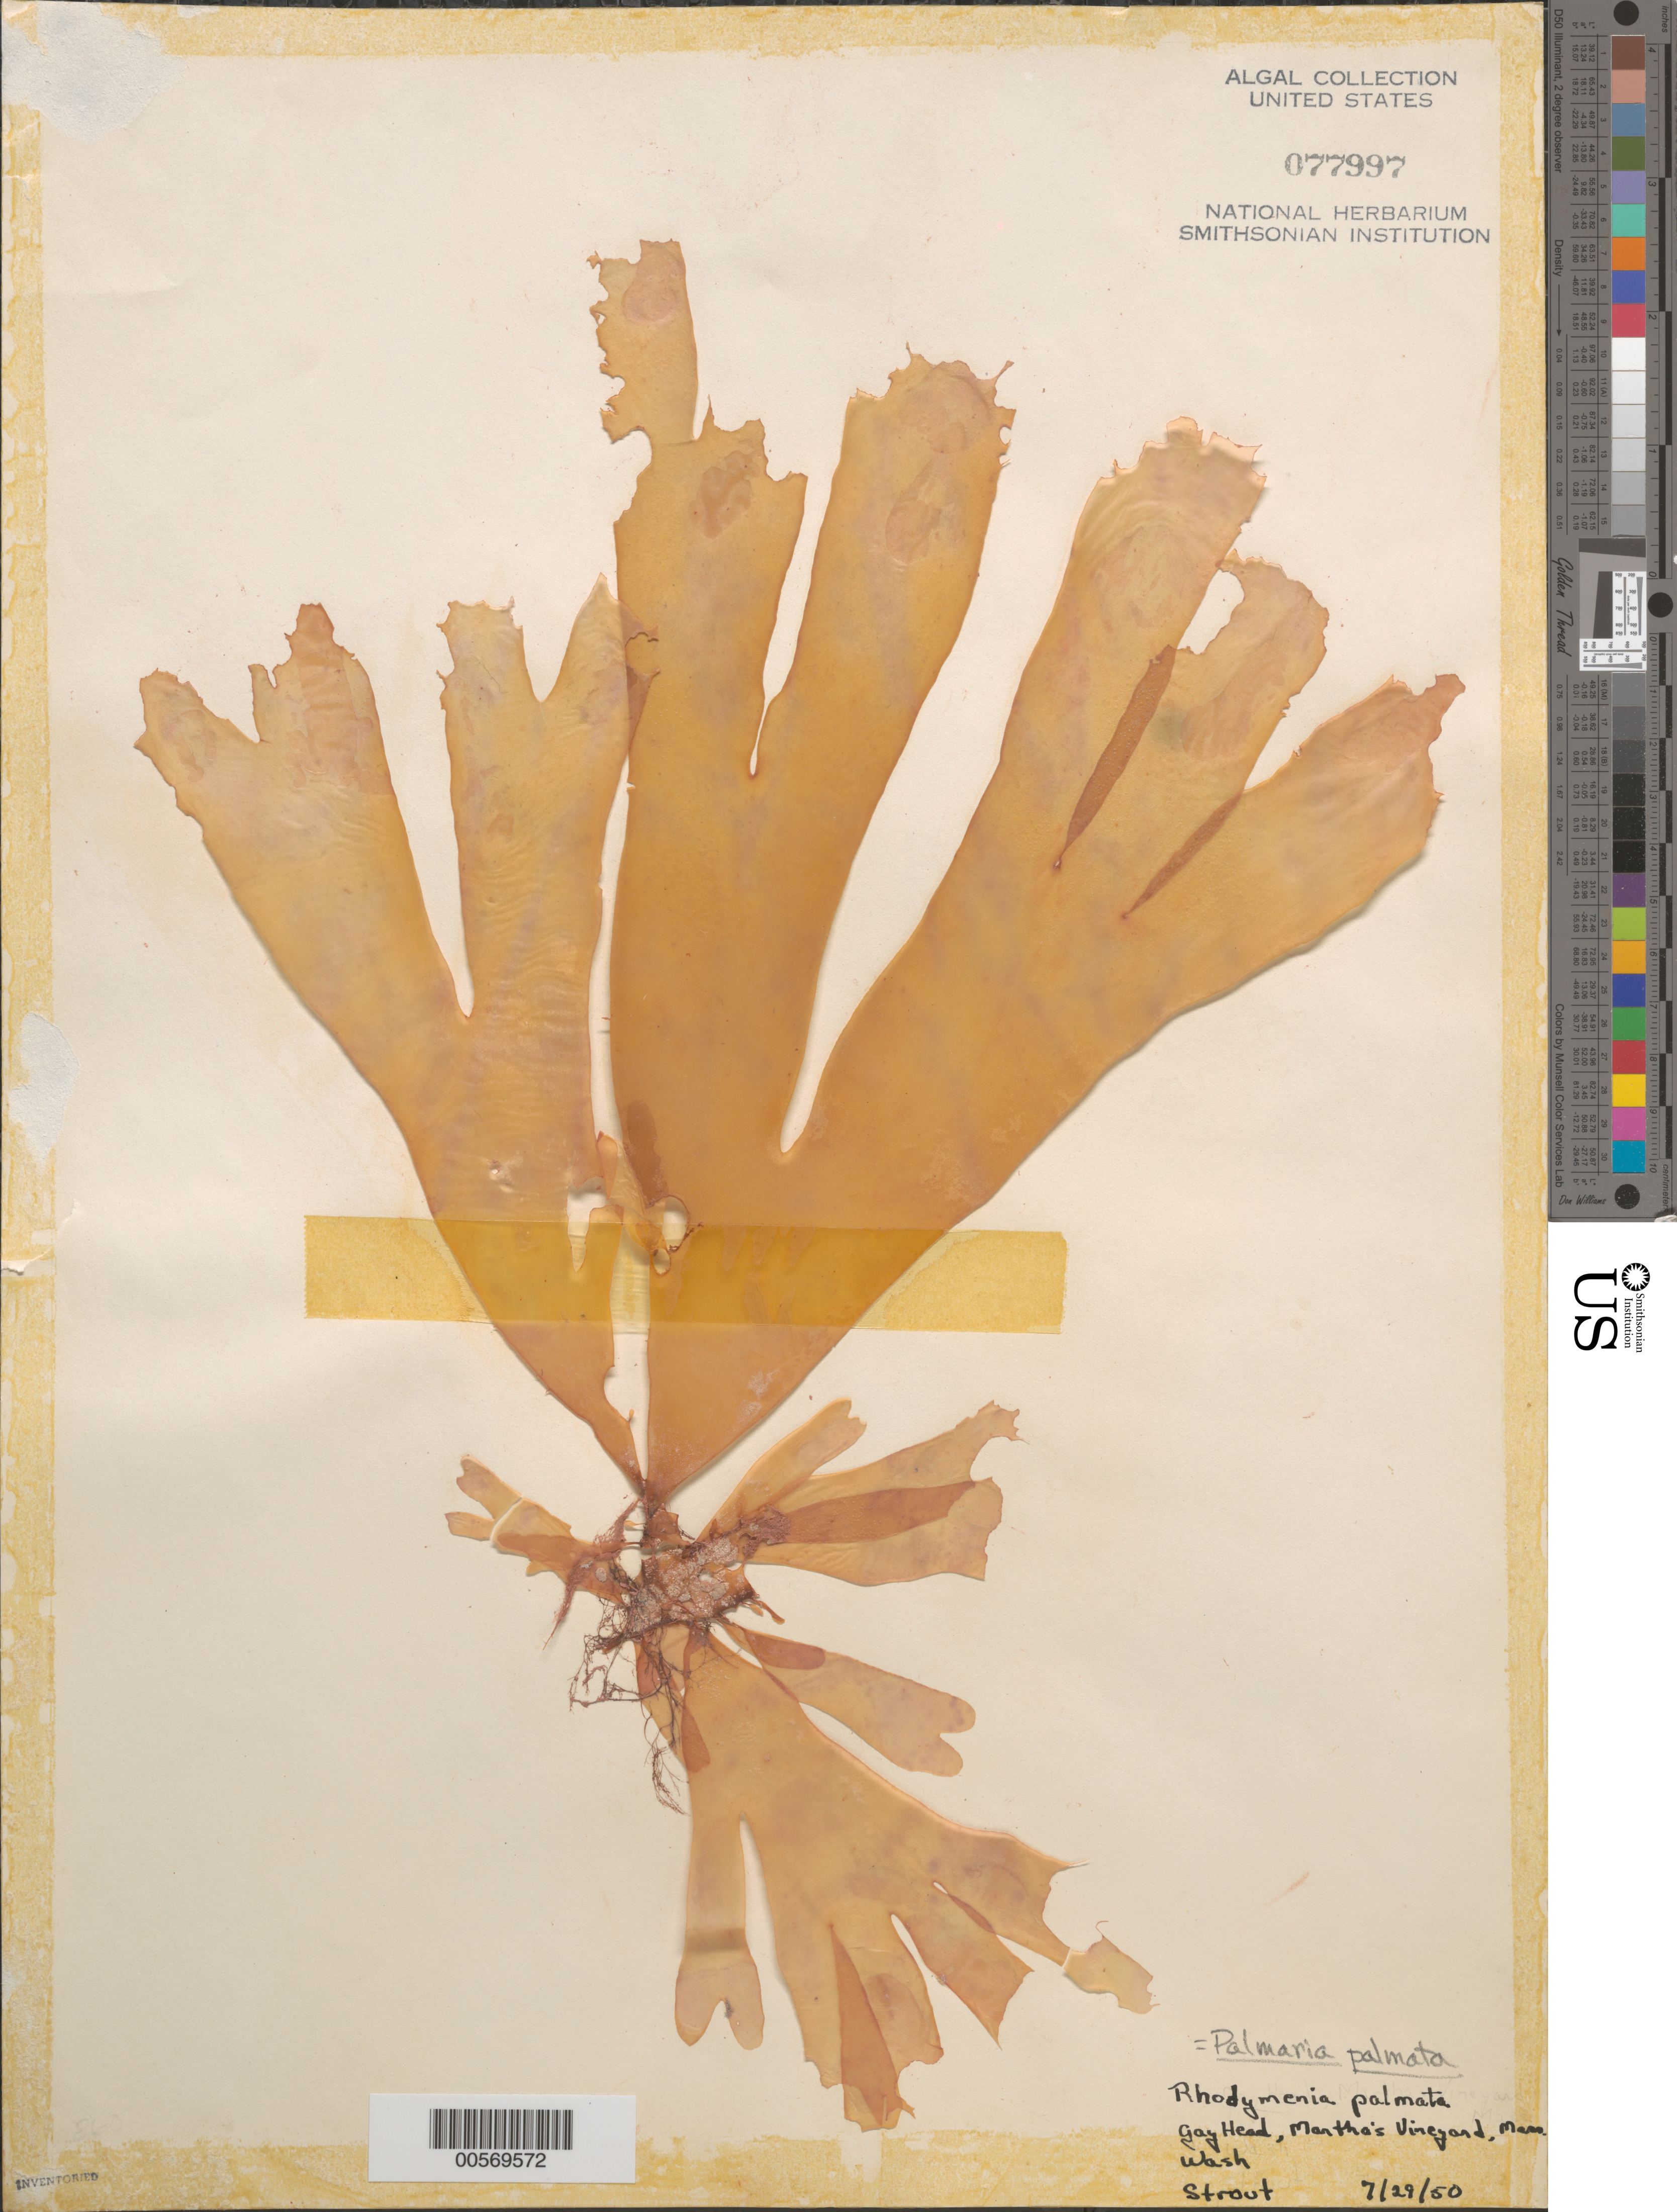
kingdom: Plantae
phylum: Rhodophyta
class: Florideophyceae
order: Palmariales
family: Palmariaceae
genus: Palmaria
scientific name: Palmaria palmata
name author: (L.) F. Weber & D. Mohr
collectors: P. Strout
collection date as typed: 29 Jul 1950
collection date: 1950-07-29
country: United States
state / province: Massachusetts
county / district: Dukes County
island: Martha's Vineyard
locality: Gay Head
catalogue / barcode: US 77997